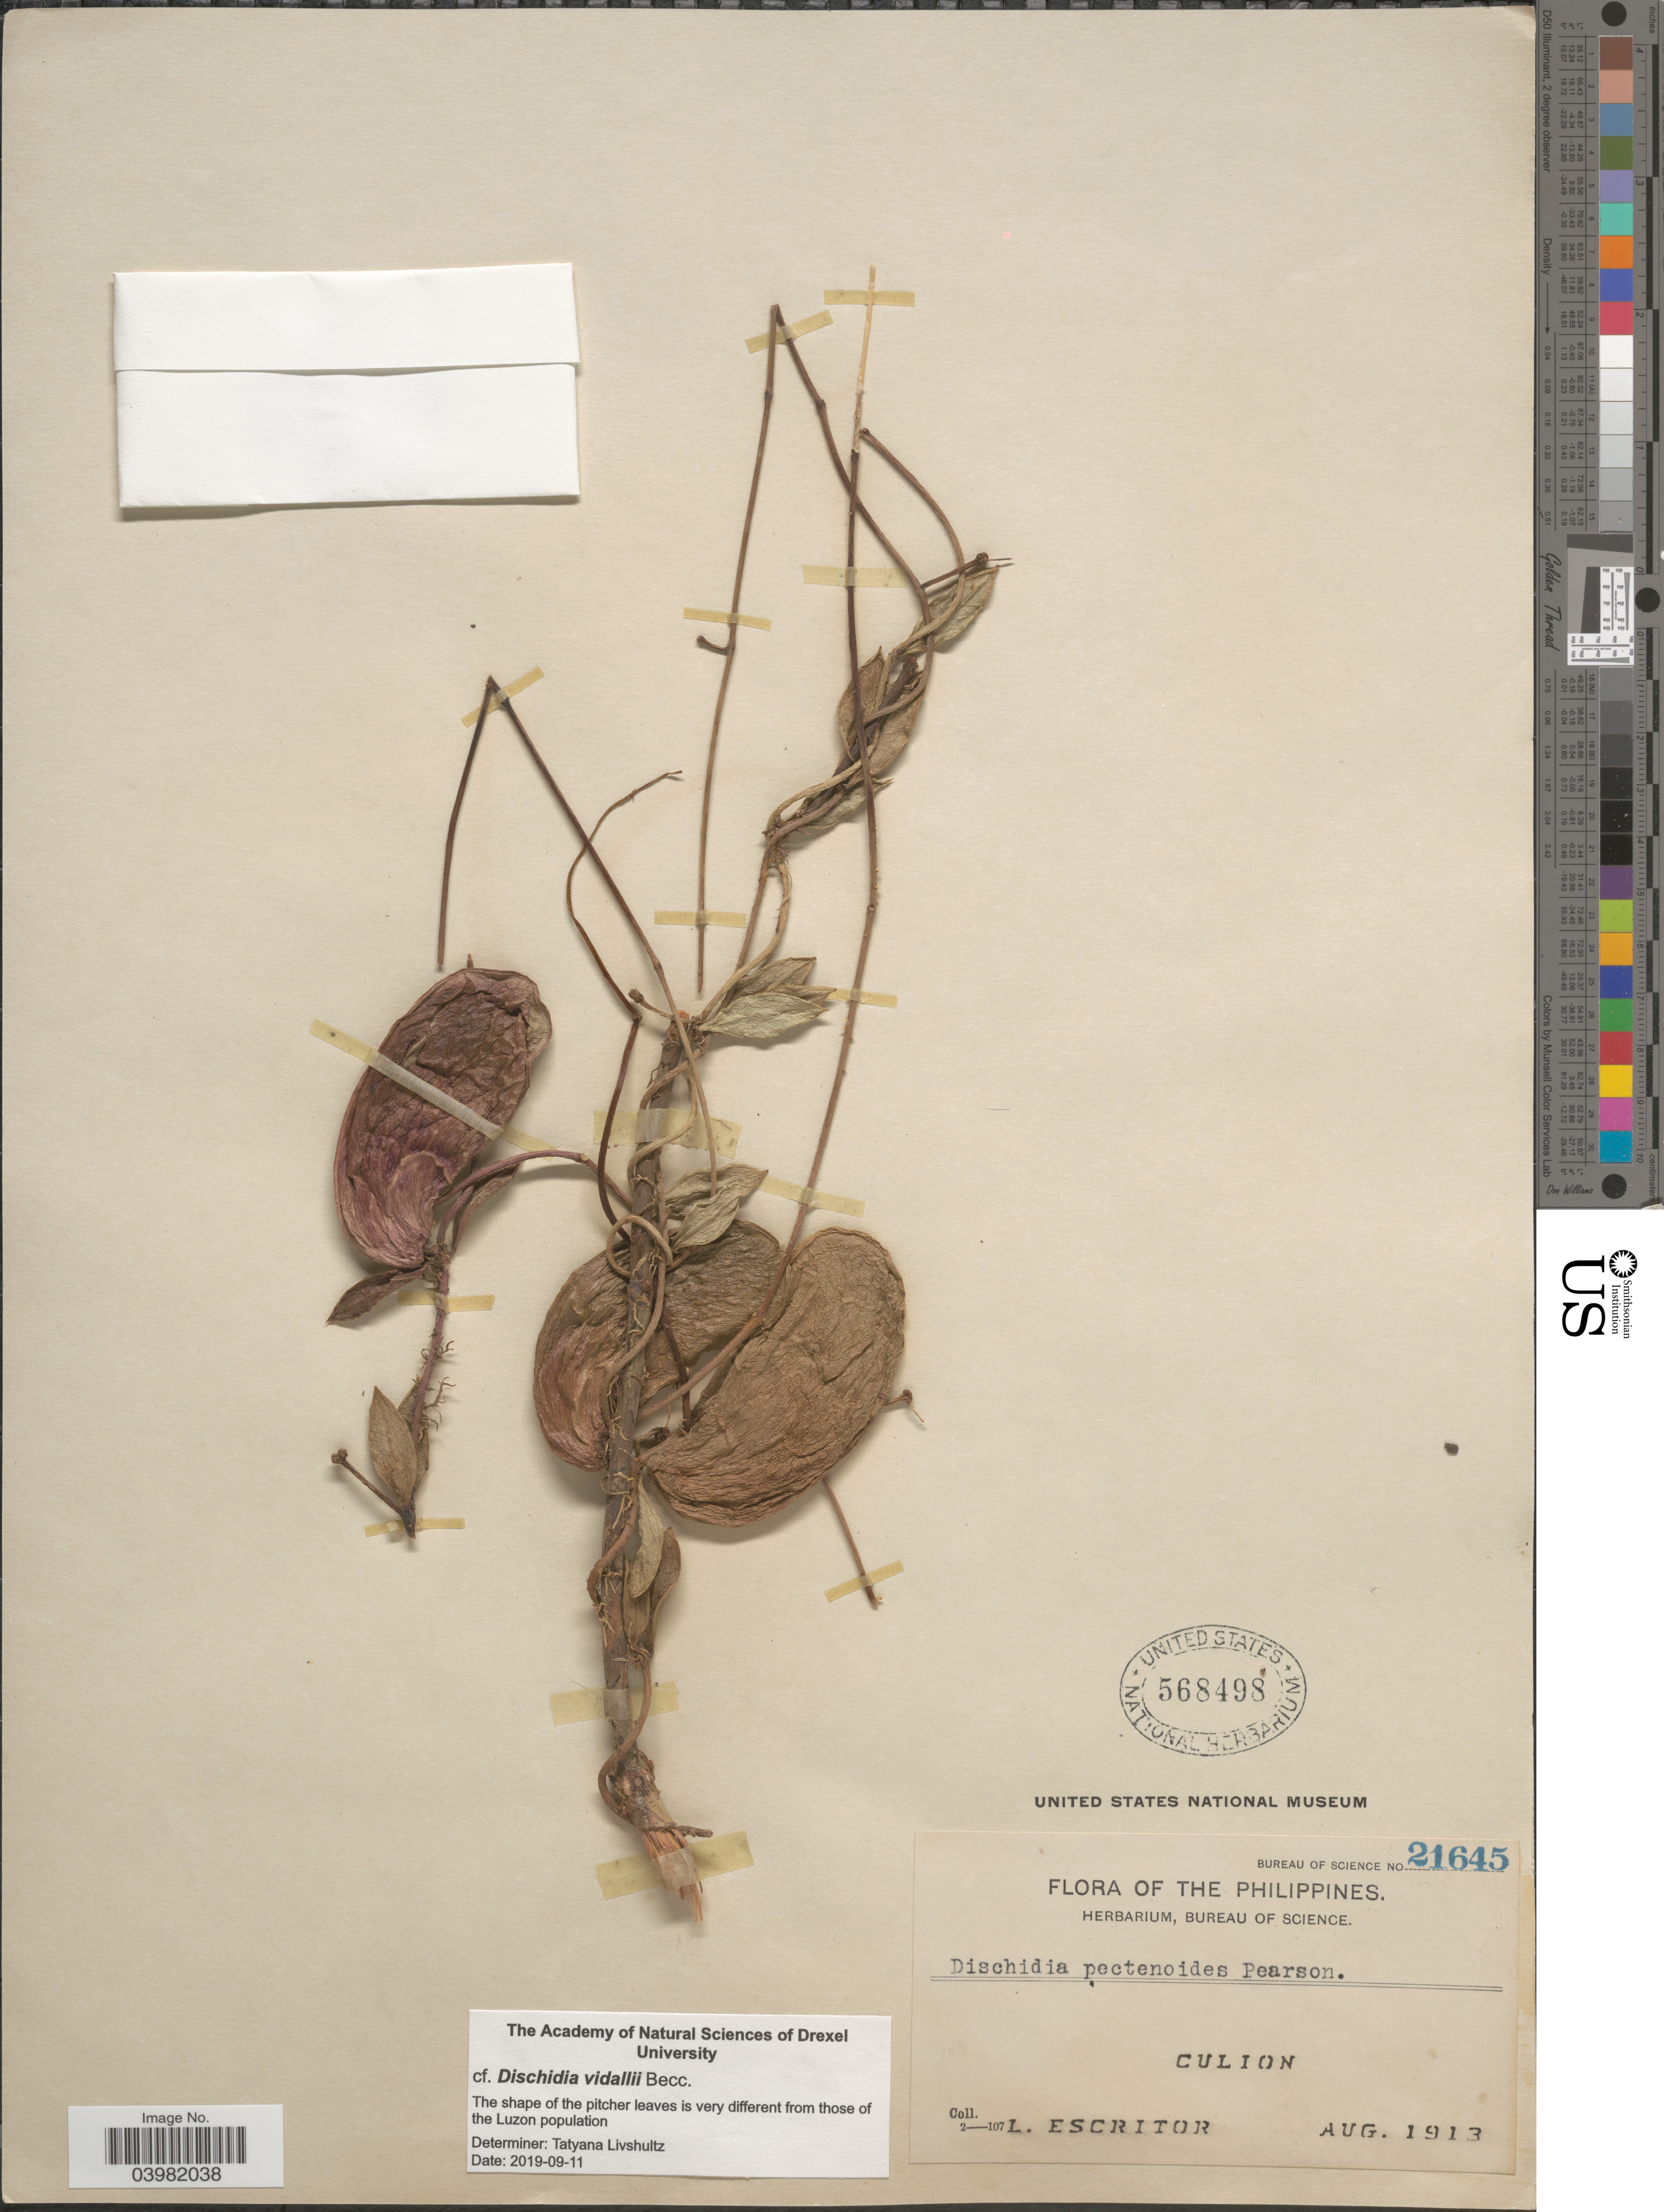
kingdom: Plantae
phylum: Tracheophyta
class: Magnoliopsida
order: Gentianales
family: Apocynaceae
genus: Dischidia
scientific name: Dischidia vidalii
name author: Becc.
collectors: L. Escritor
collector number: Bureau of Science 21645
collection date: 1913-08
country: Philippines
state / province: Mimaropa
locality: Culion.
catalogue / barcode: US 568498